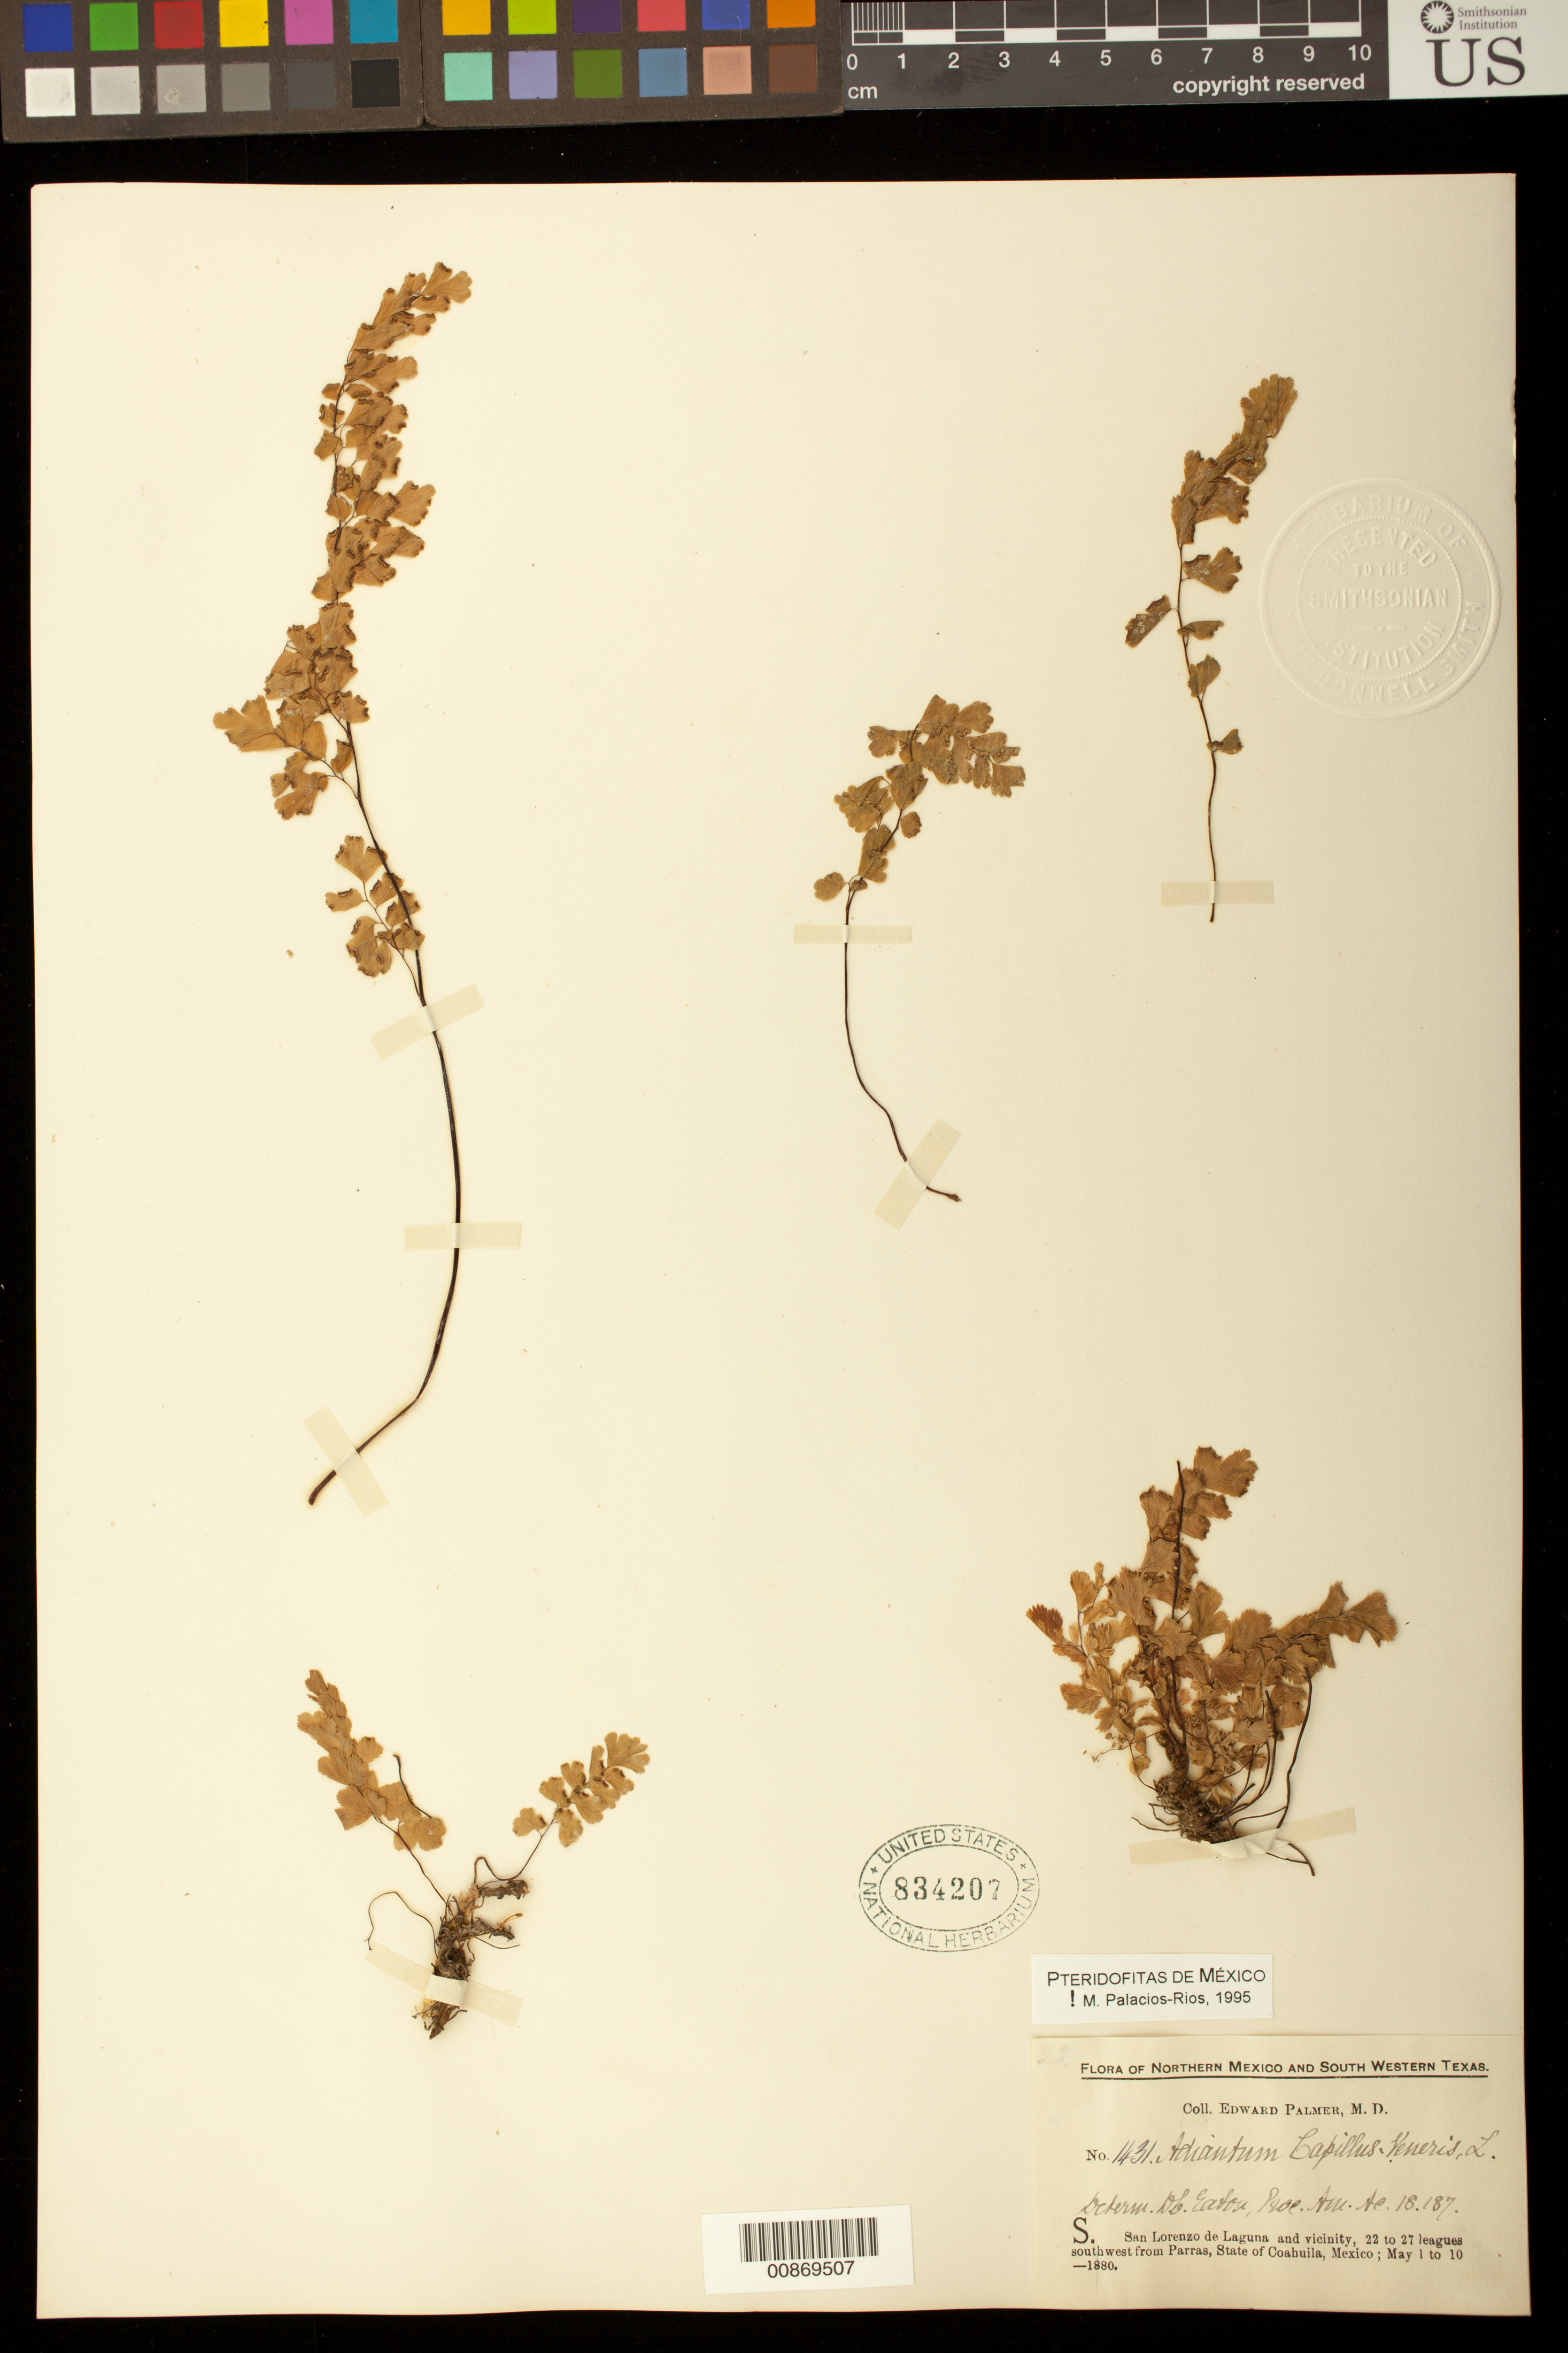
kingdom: Plantae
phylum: Tracheophyta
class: Polypodiopsida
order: Polypodiales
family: Pteridaceae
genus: Adiantum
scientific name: Adiantum capillus-veneris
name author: L.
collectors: E. Palmer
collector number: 1431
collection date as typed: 01 May 1880 to 10 May 1880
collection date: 1880-05-01/1880-05-10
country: Mexico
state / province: Coahuila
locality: S. San Lorenzo de Laguna and vicinity, 22 to 27 leagues southwest from Parras, Coahuila.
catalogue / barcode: US 834207